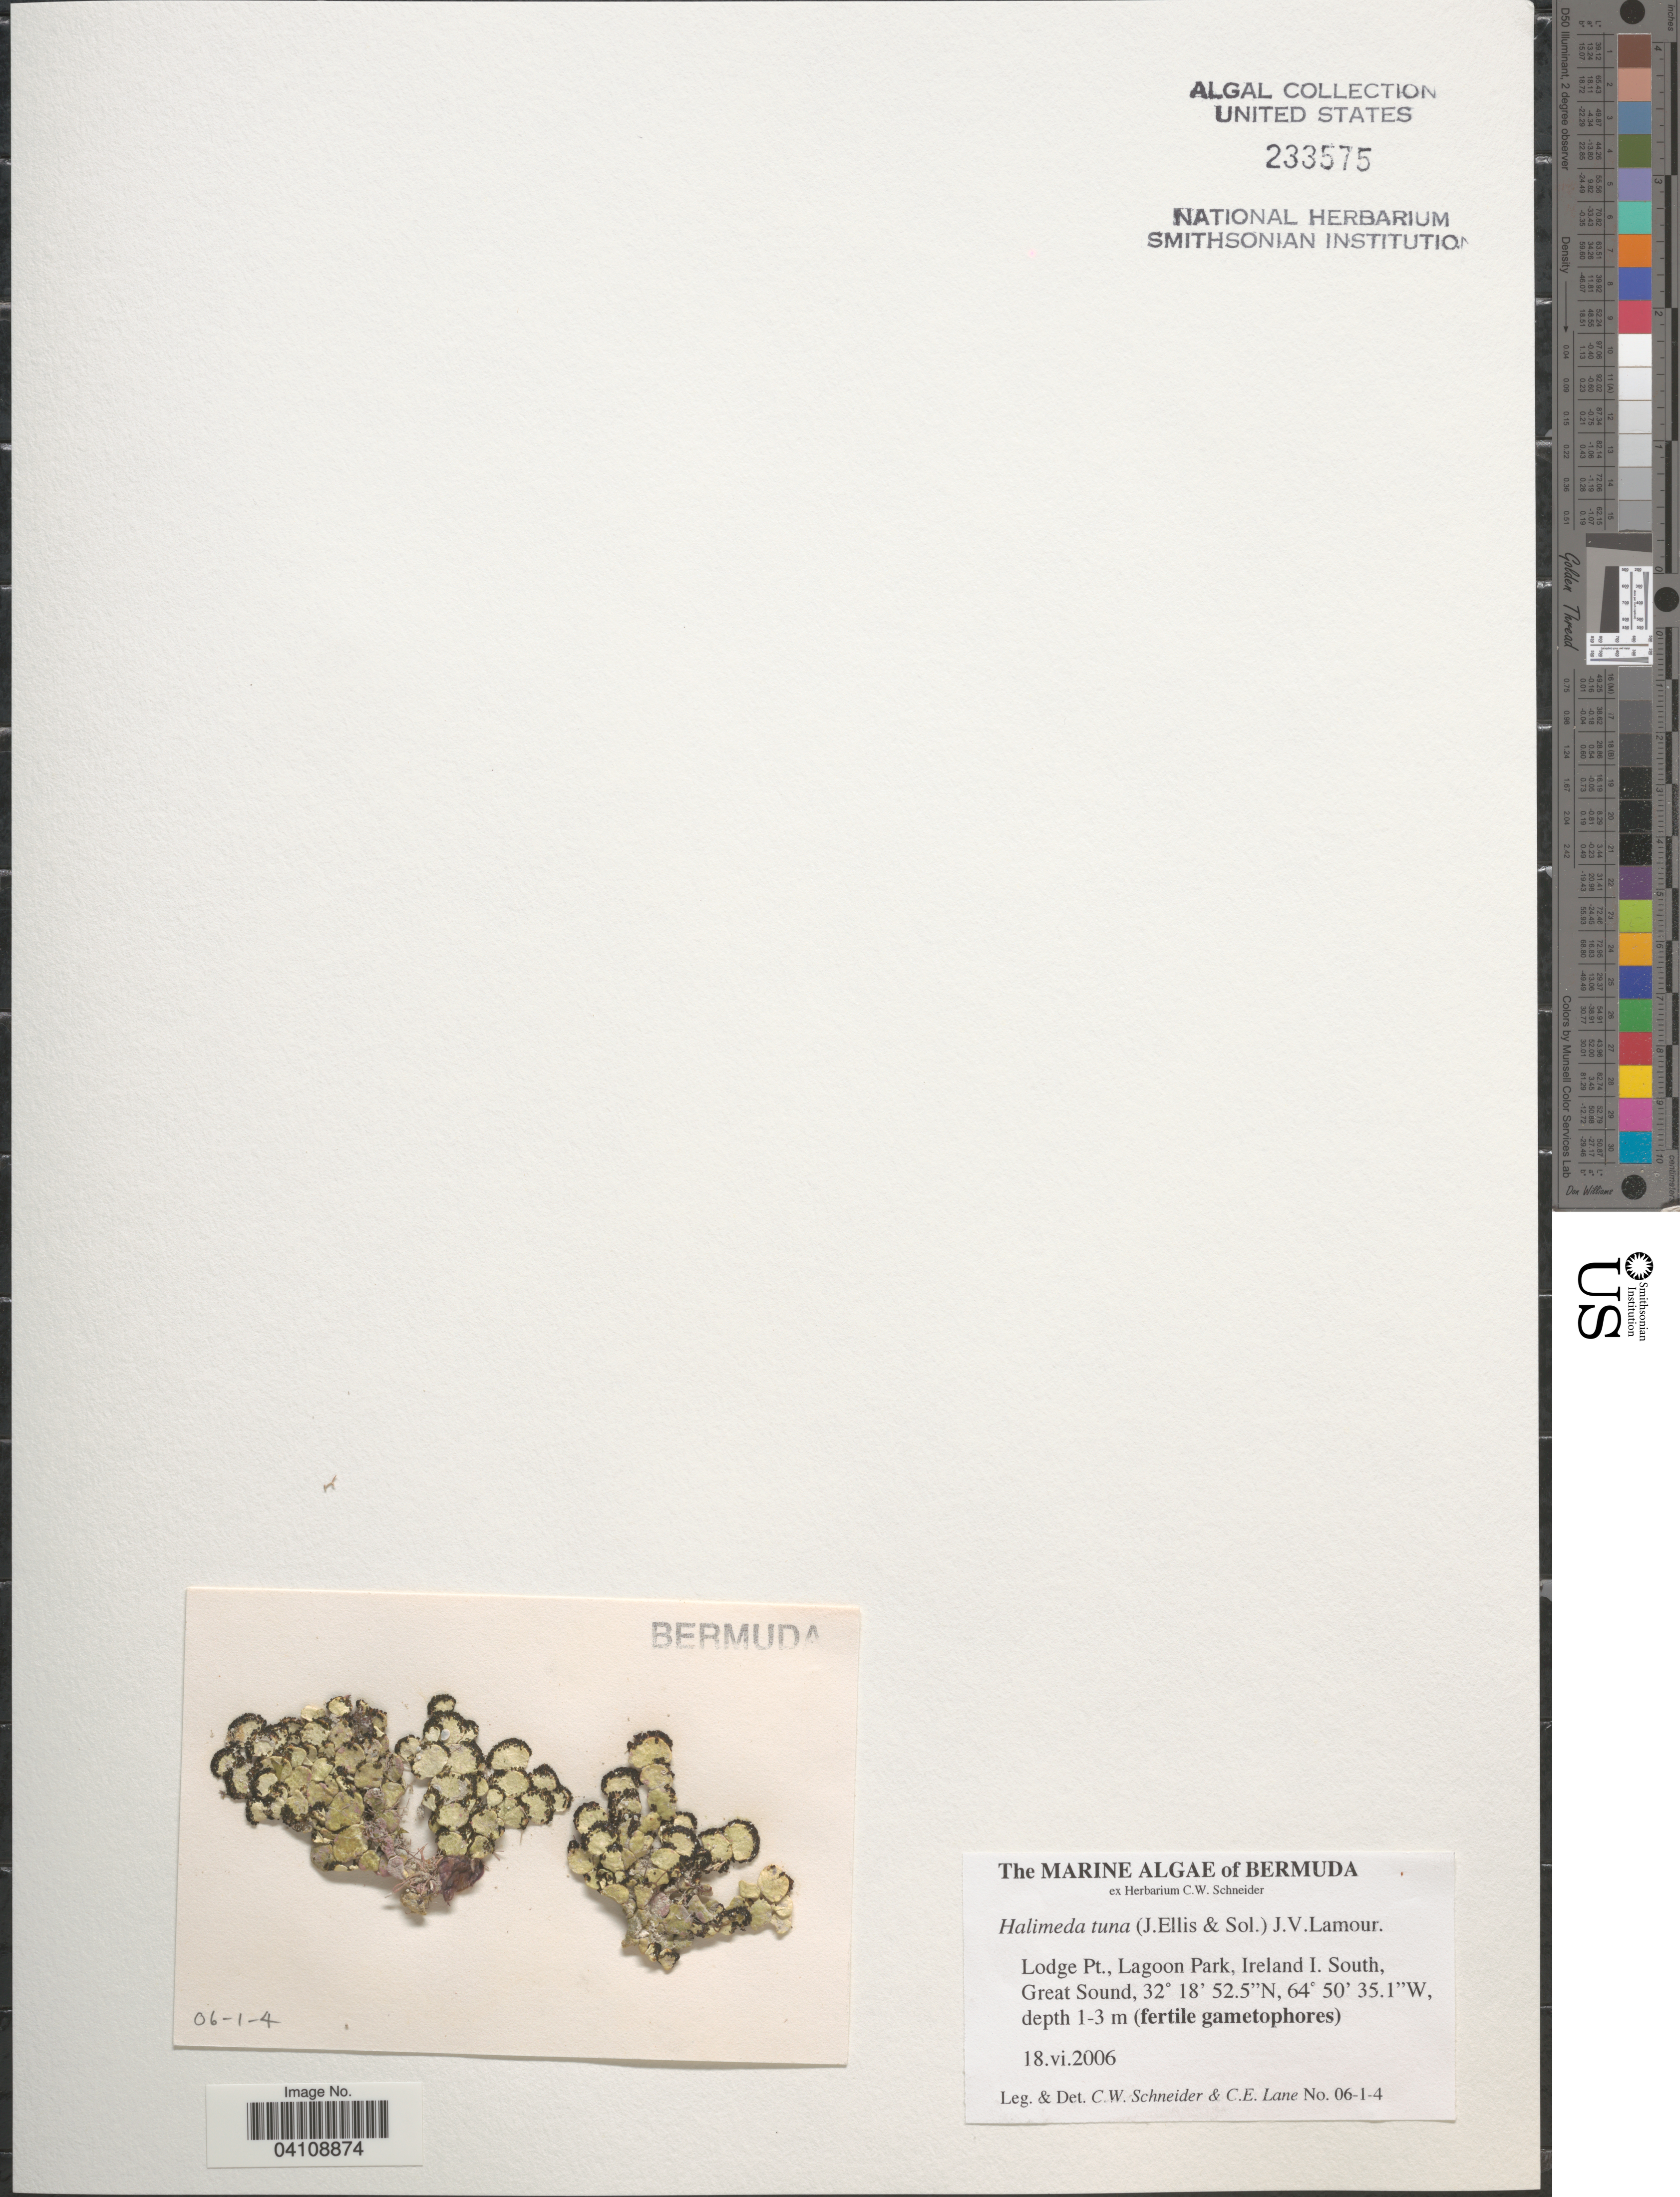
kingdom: Plantae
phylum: Chlorophyta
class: Ulvophyceae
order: Bryopsidales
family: Halimedaceae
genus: Halimeda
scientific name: Halimeda tuna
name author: (J. Ellis & Sol.) J.V.Lamouroux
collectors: C. W.Schneider & C. E. Lane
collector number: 06-1-4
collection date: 2006-06-18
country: Bermuda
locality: Lodge Pt., Lagoon Park, Ireland I. South, Great Sound.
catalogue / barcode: US 233575